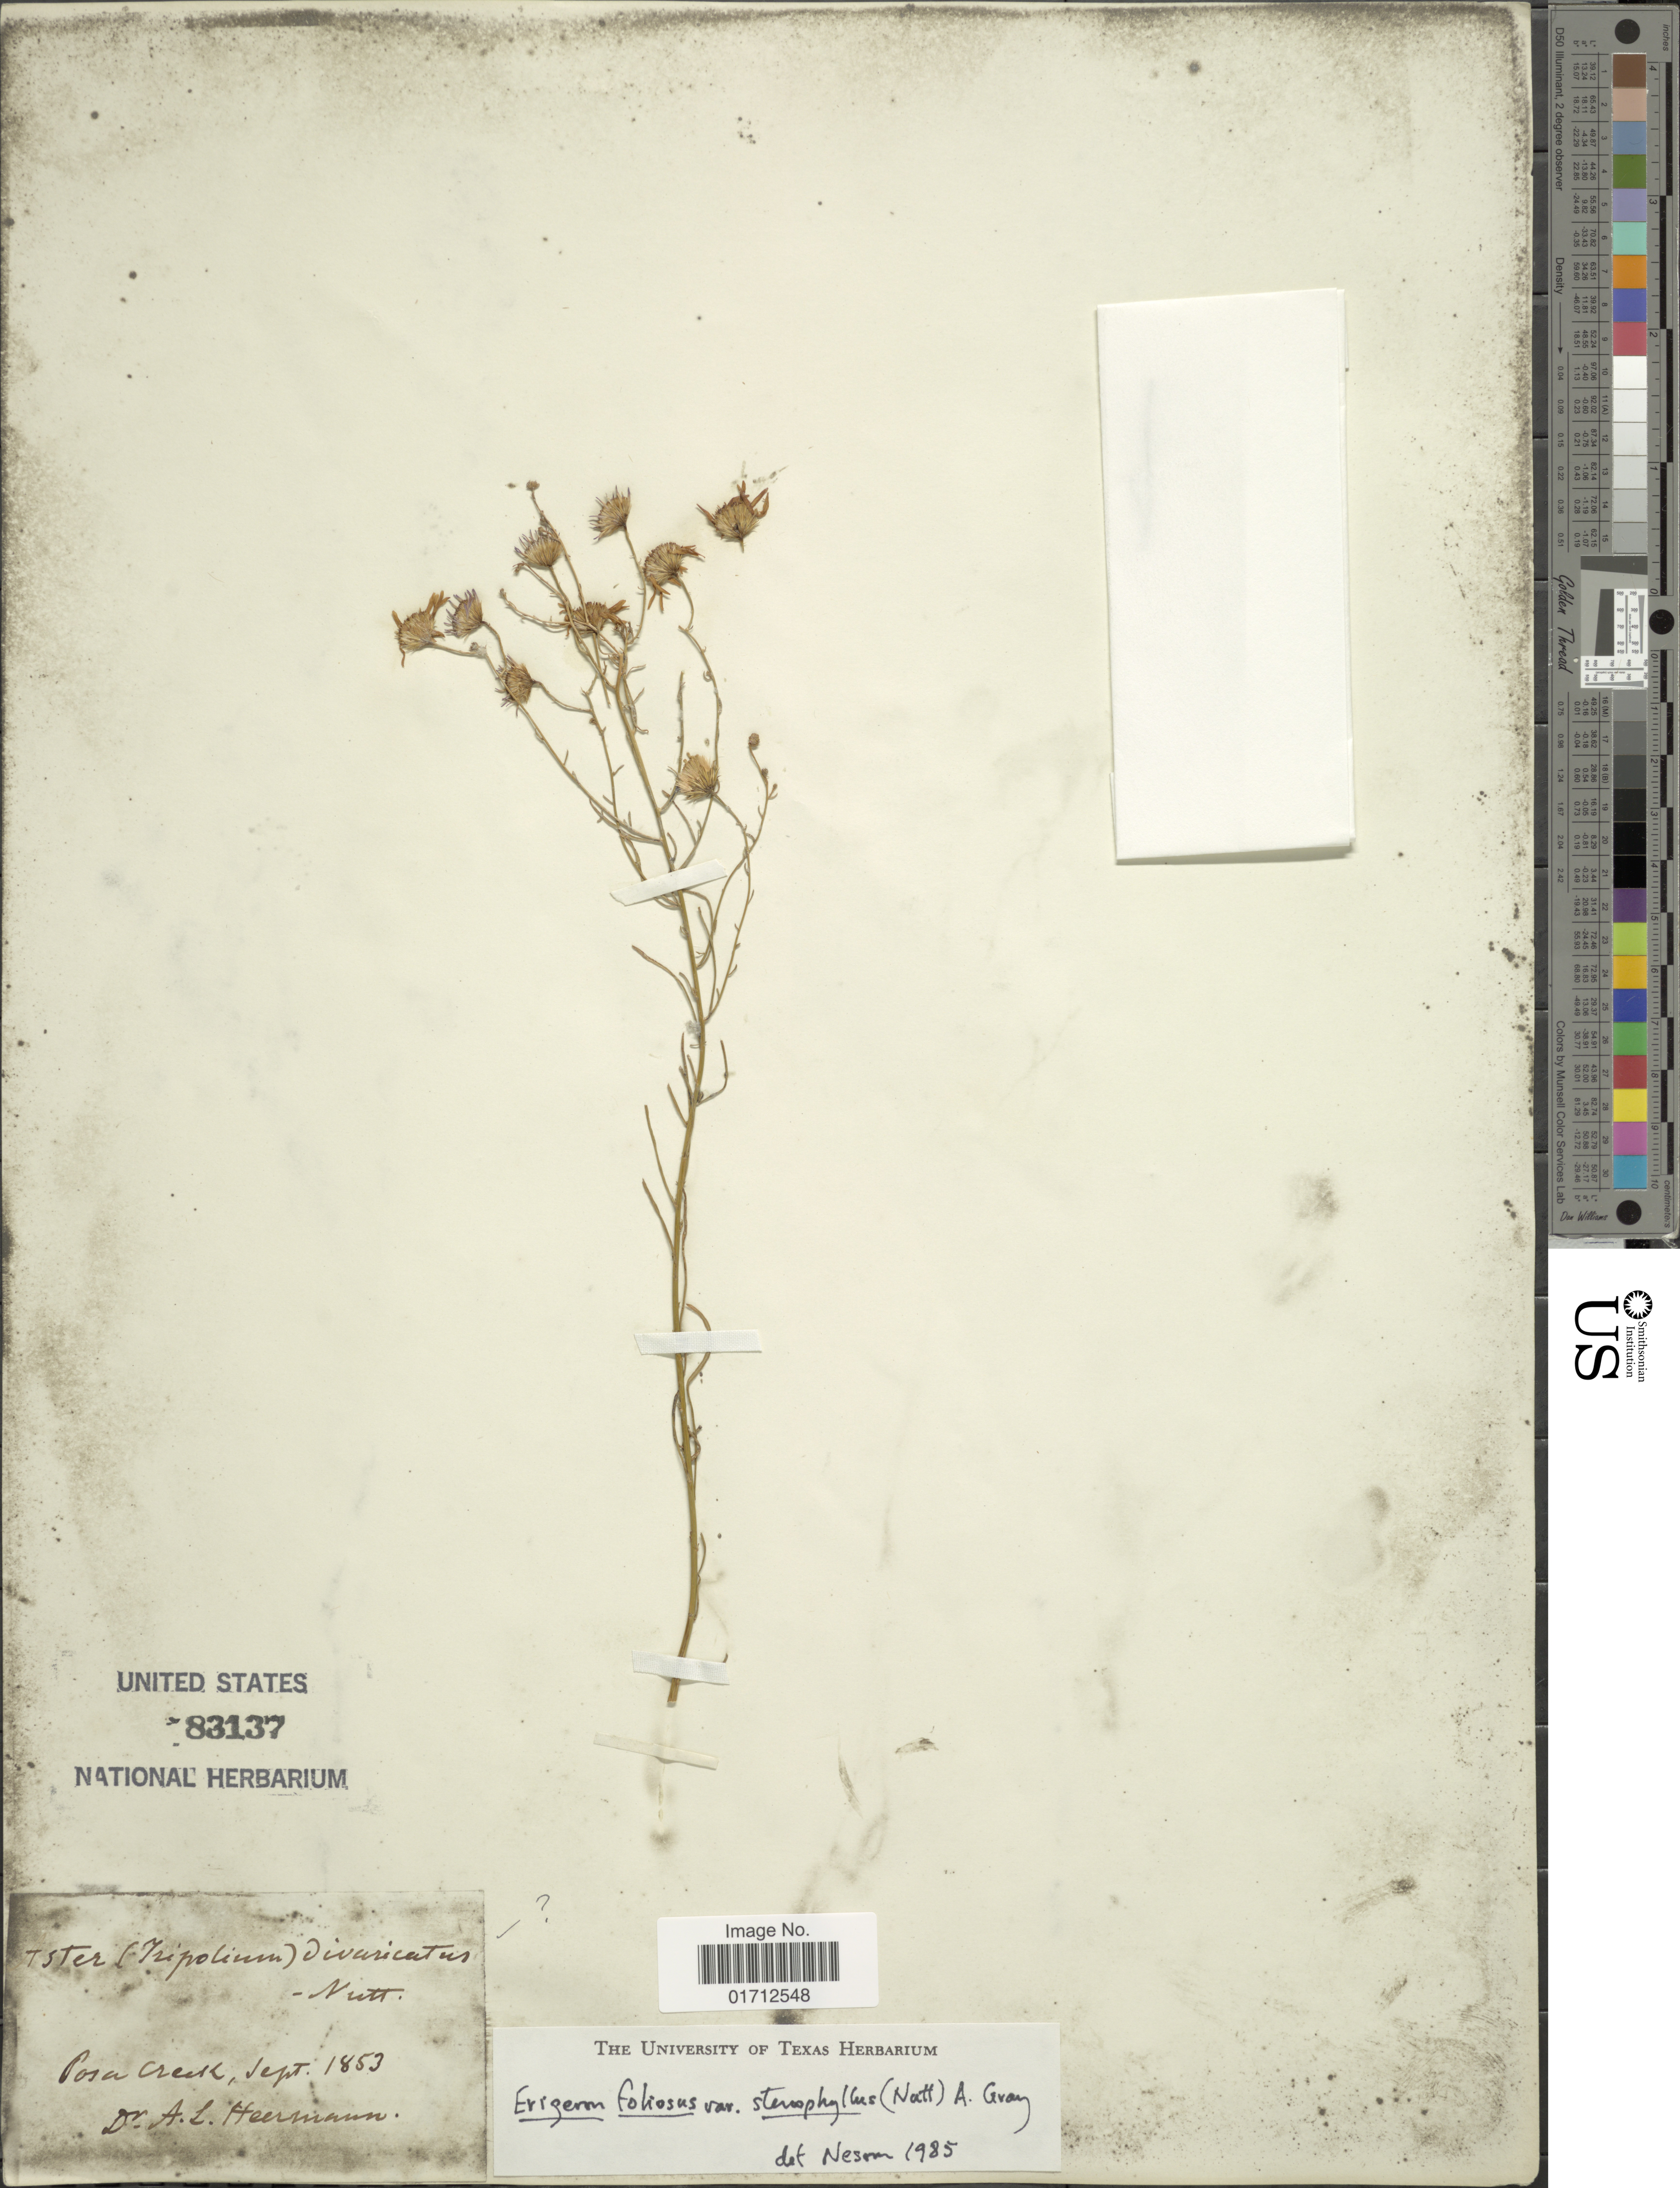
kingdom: Plantae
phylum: Tracheophyta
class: Magnoliopsida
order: Asterales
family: Asteraceae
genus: Erigeron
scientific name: Erigeron foliosus var. stenophyllus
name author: Nutt.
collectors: A. Heermann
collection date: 1853-09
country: United States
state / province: California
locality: Poso Creek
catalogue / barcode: US 83137